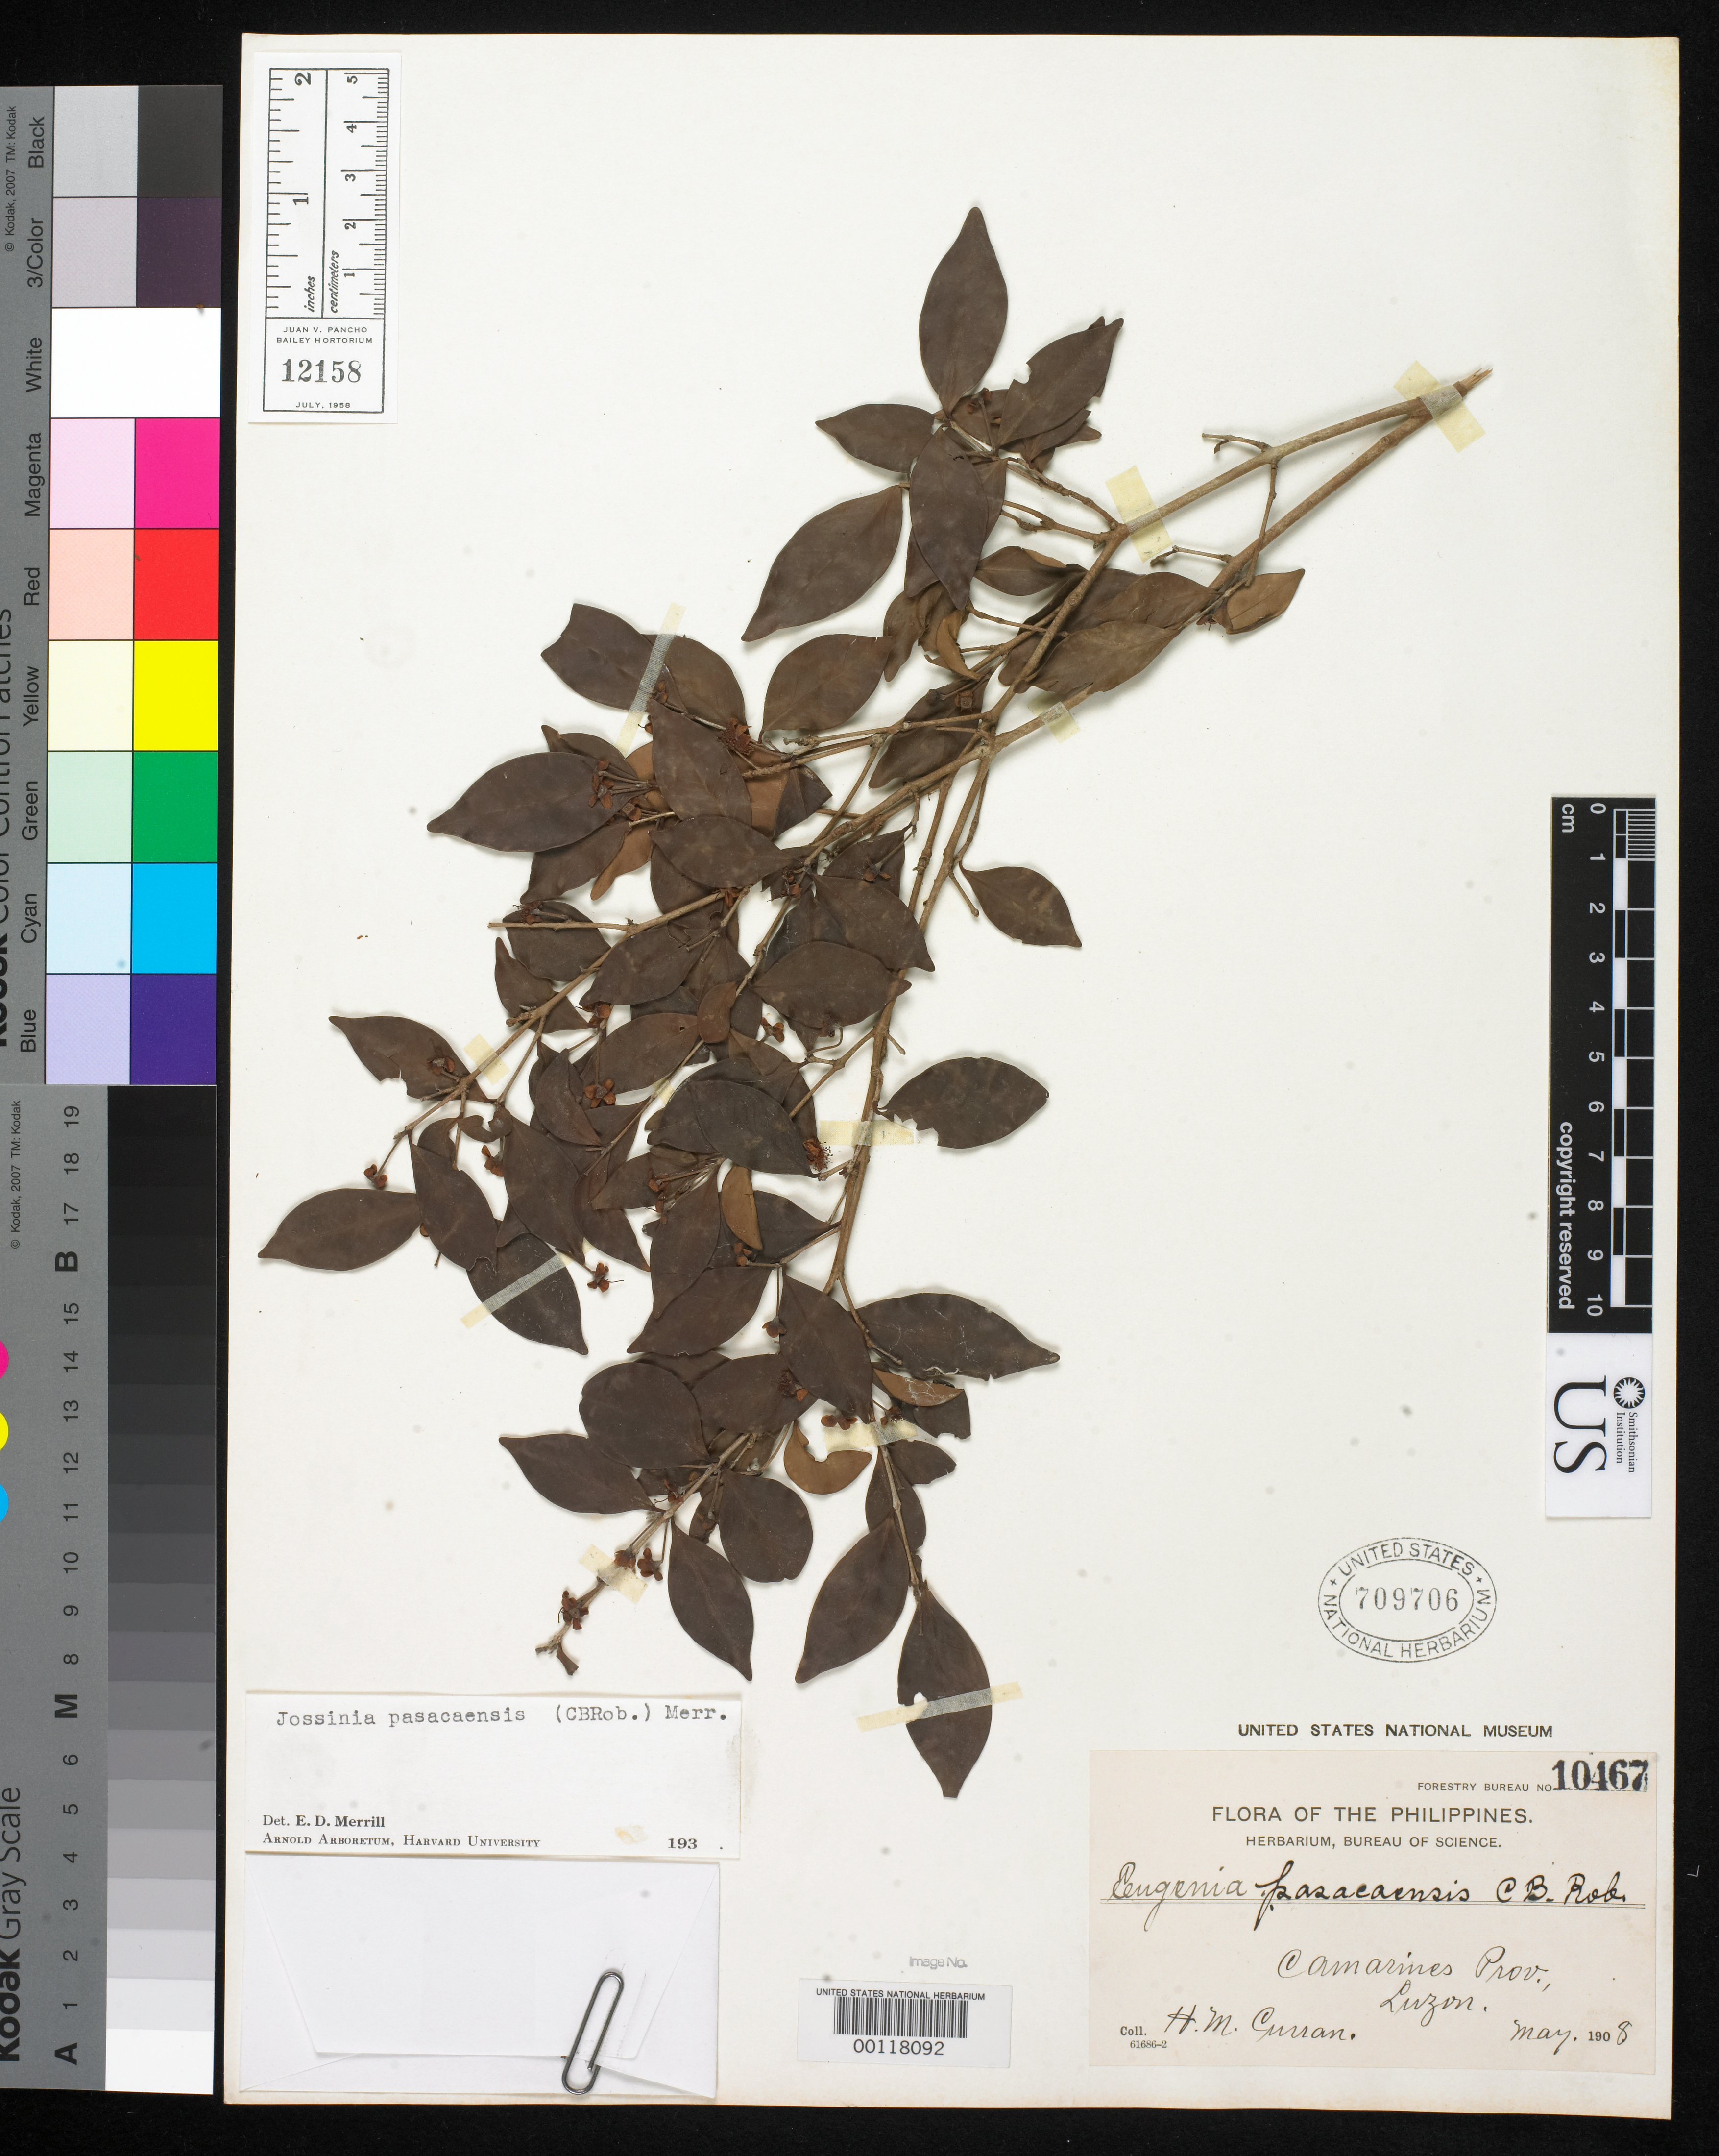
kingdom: Plantae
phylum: Tracheophyta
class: Magnoliopsida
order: Myrtales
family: Myrtaceae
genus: Eugenia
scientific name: Eugenia pasacaensis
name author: C.B. Rob.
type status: Isotype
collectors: H. M. Curran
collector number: Bur. Sci. 10467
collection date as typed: May 1908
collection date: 1908-05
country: Philippines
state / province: Bicol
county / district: Camarines Sur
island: Luzon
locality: Pasacao.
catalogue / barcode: US 709706